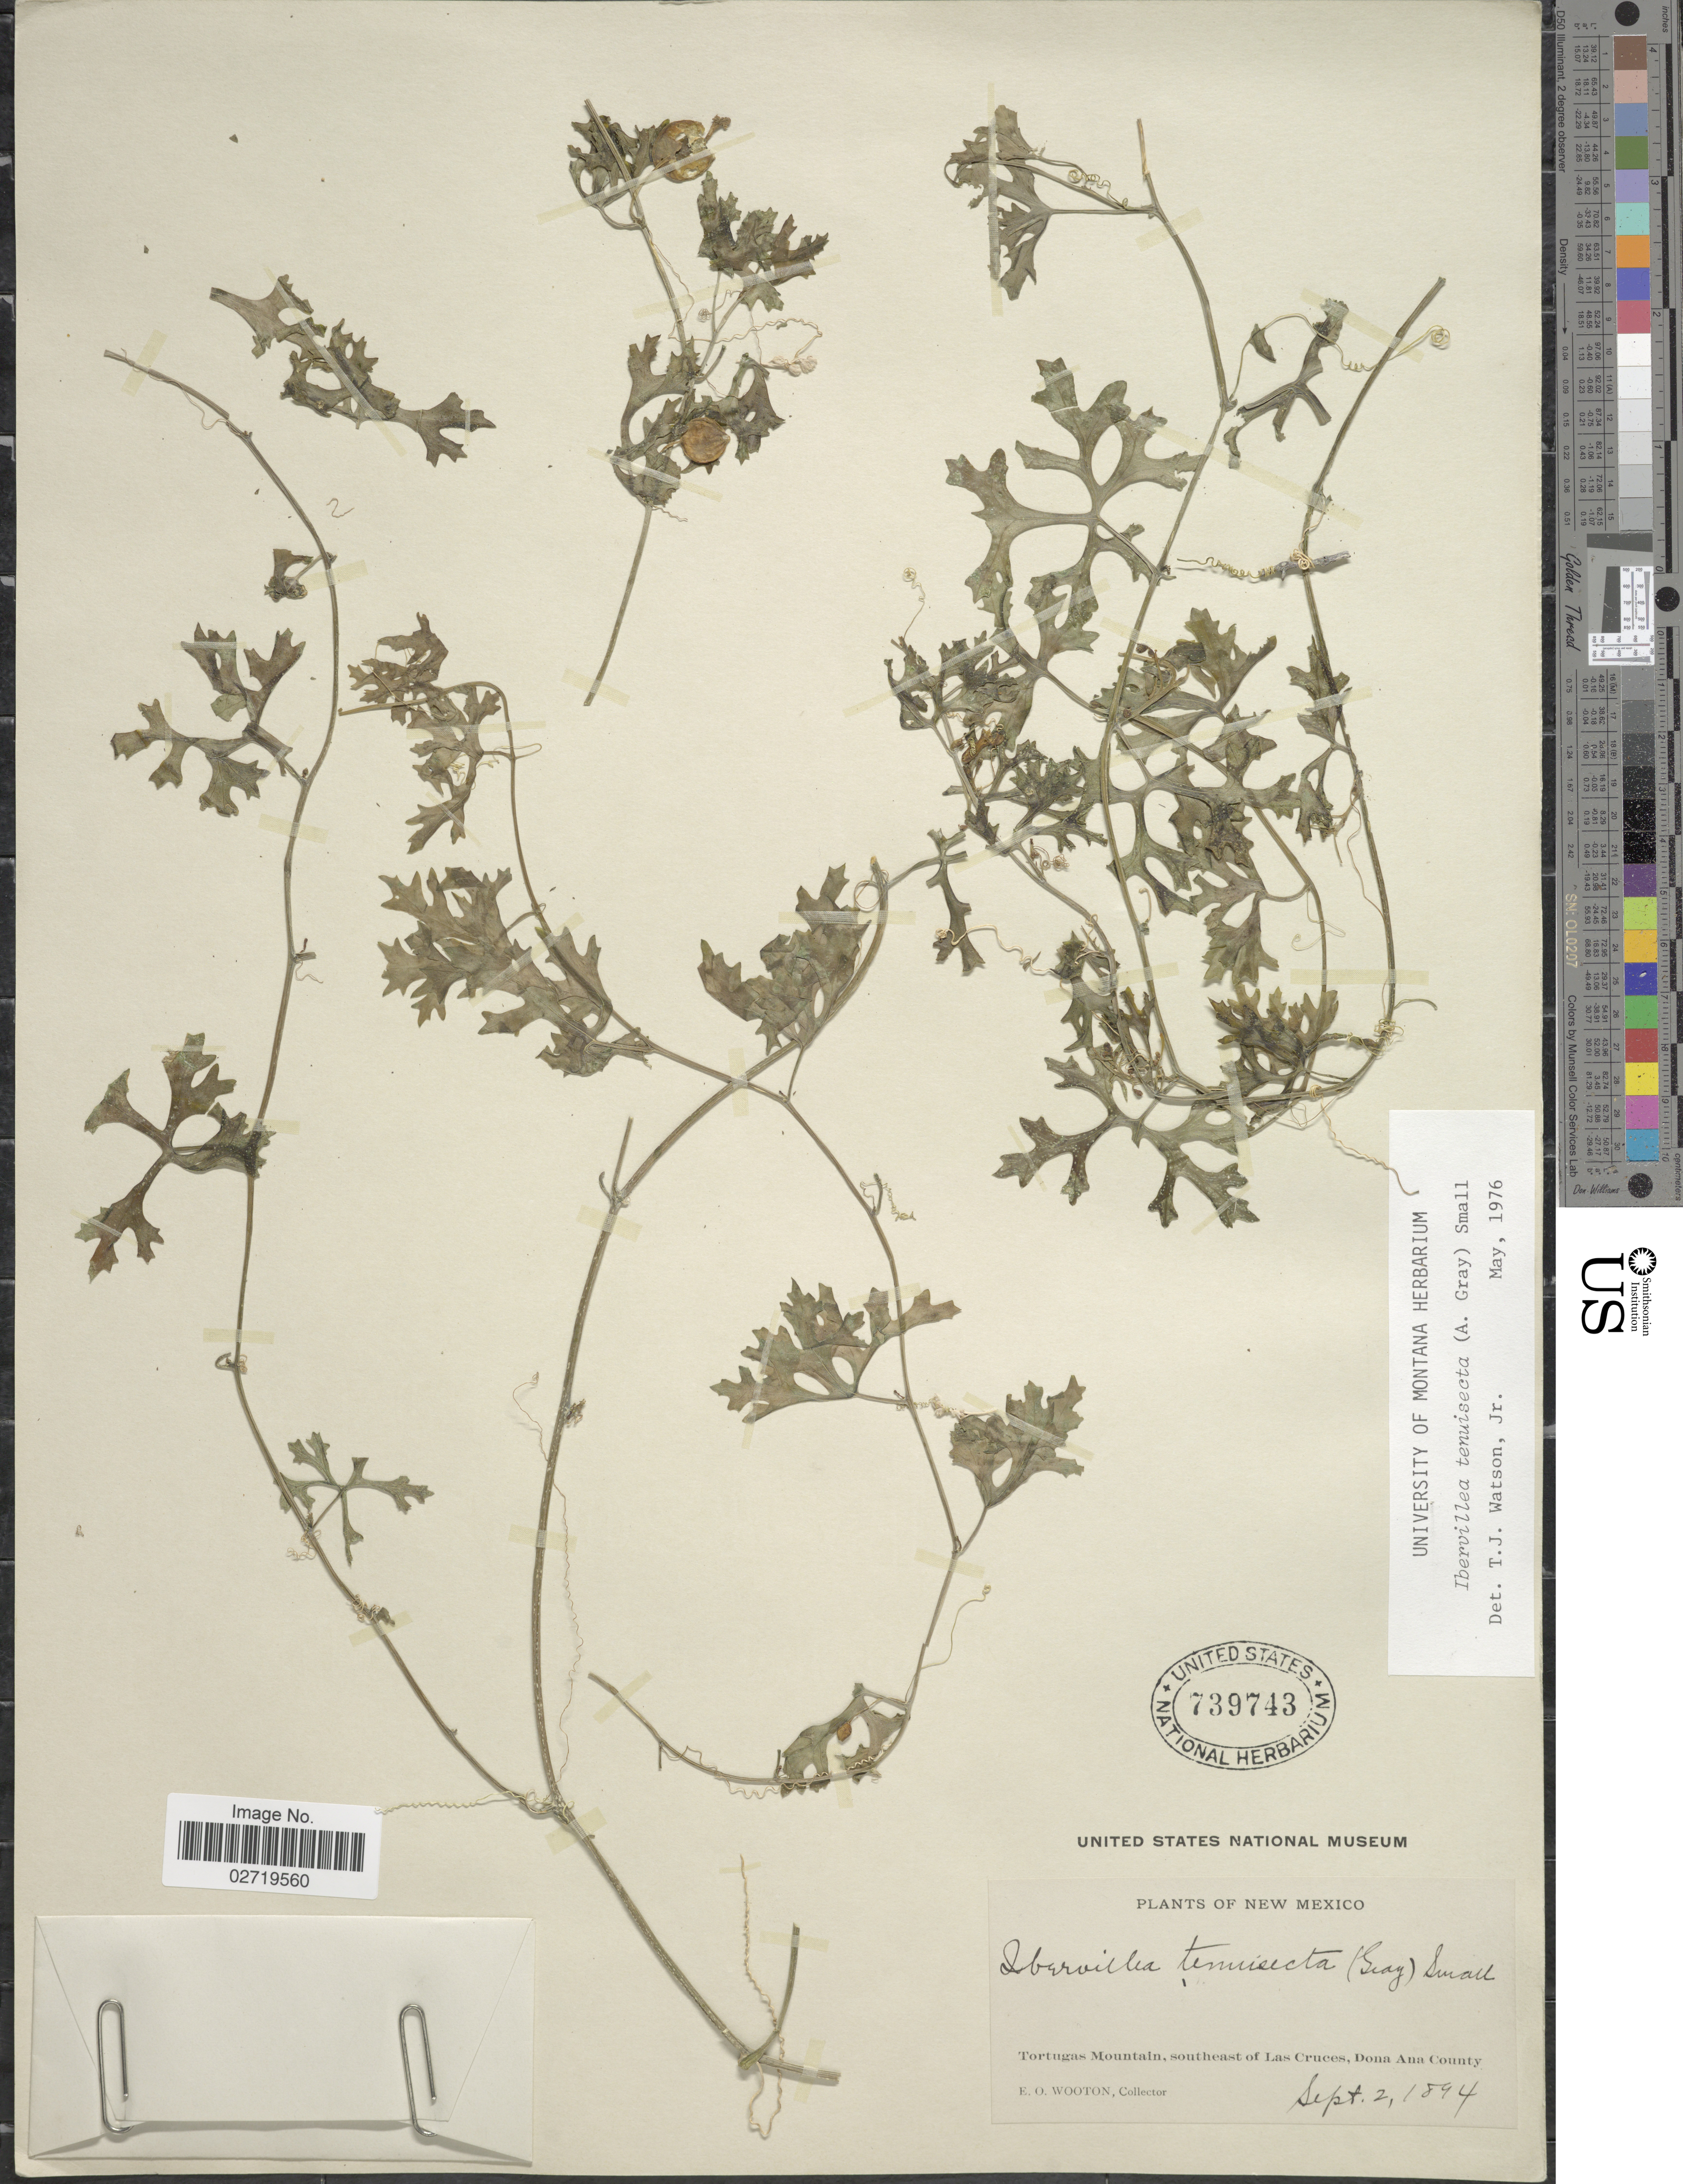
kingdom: Plantae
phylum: Tracheophyta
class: Magnoliopsida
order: Cucurbitales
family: Cucurbitaceae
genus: Ibervillea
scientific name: Ibervillea lindheimeri var. tenuisecta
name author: (A. Gray) M.C. Johnst.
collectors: E. O. Wooton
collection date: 1894-09-02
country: United States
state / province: New Mexico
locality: Tortugas Mountain, southeast of Las Cruces, Dona Ana County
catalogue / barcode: US 739743